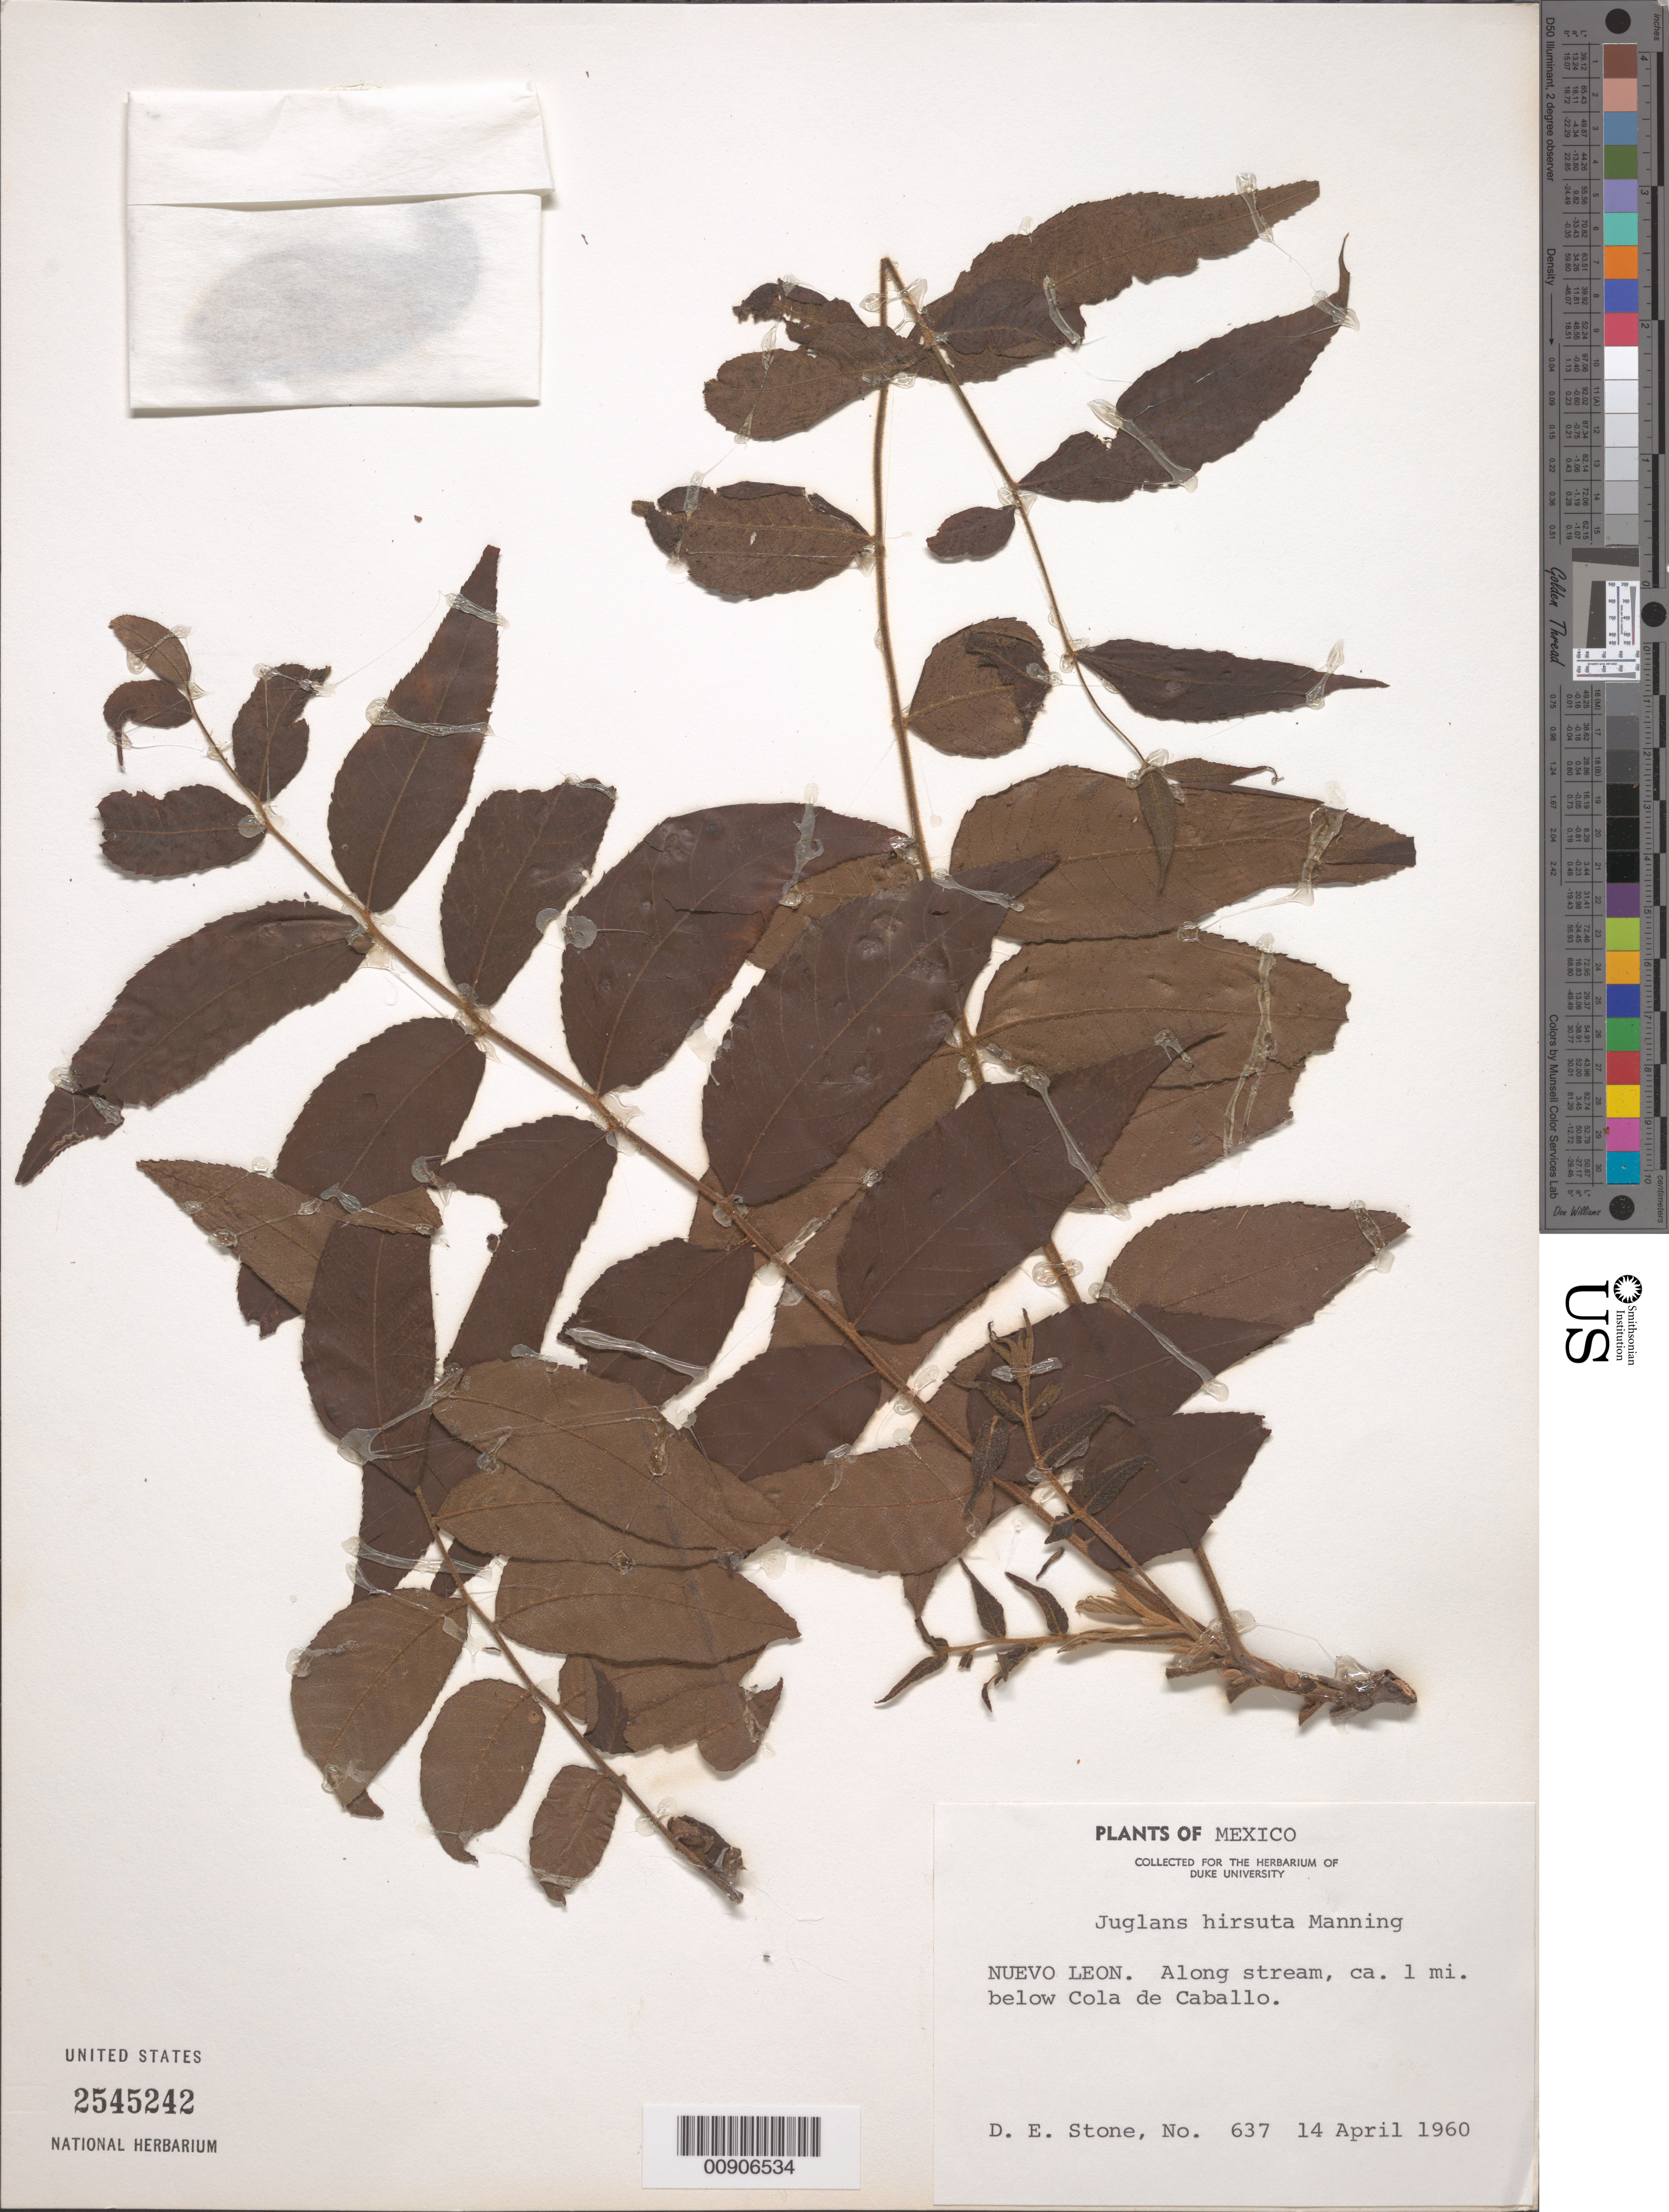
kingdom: Plantae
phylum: Tracheophyta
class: Magnoliopsida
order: Fagales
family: Juglandaceae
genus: Juglans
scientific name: Juglans hirsuta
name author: W.E. Manning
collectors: D. E. Stone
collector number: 637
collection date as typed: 14 Apr 1960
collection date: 1960-04-14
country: Mexico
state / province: Nuevo León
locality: Nuevo León. Along stream, ca. 1 mi. below Cola de Caballo.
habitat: Along stream.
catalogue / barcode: US 2545242